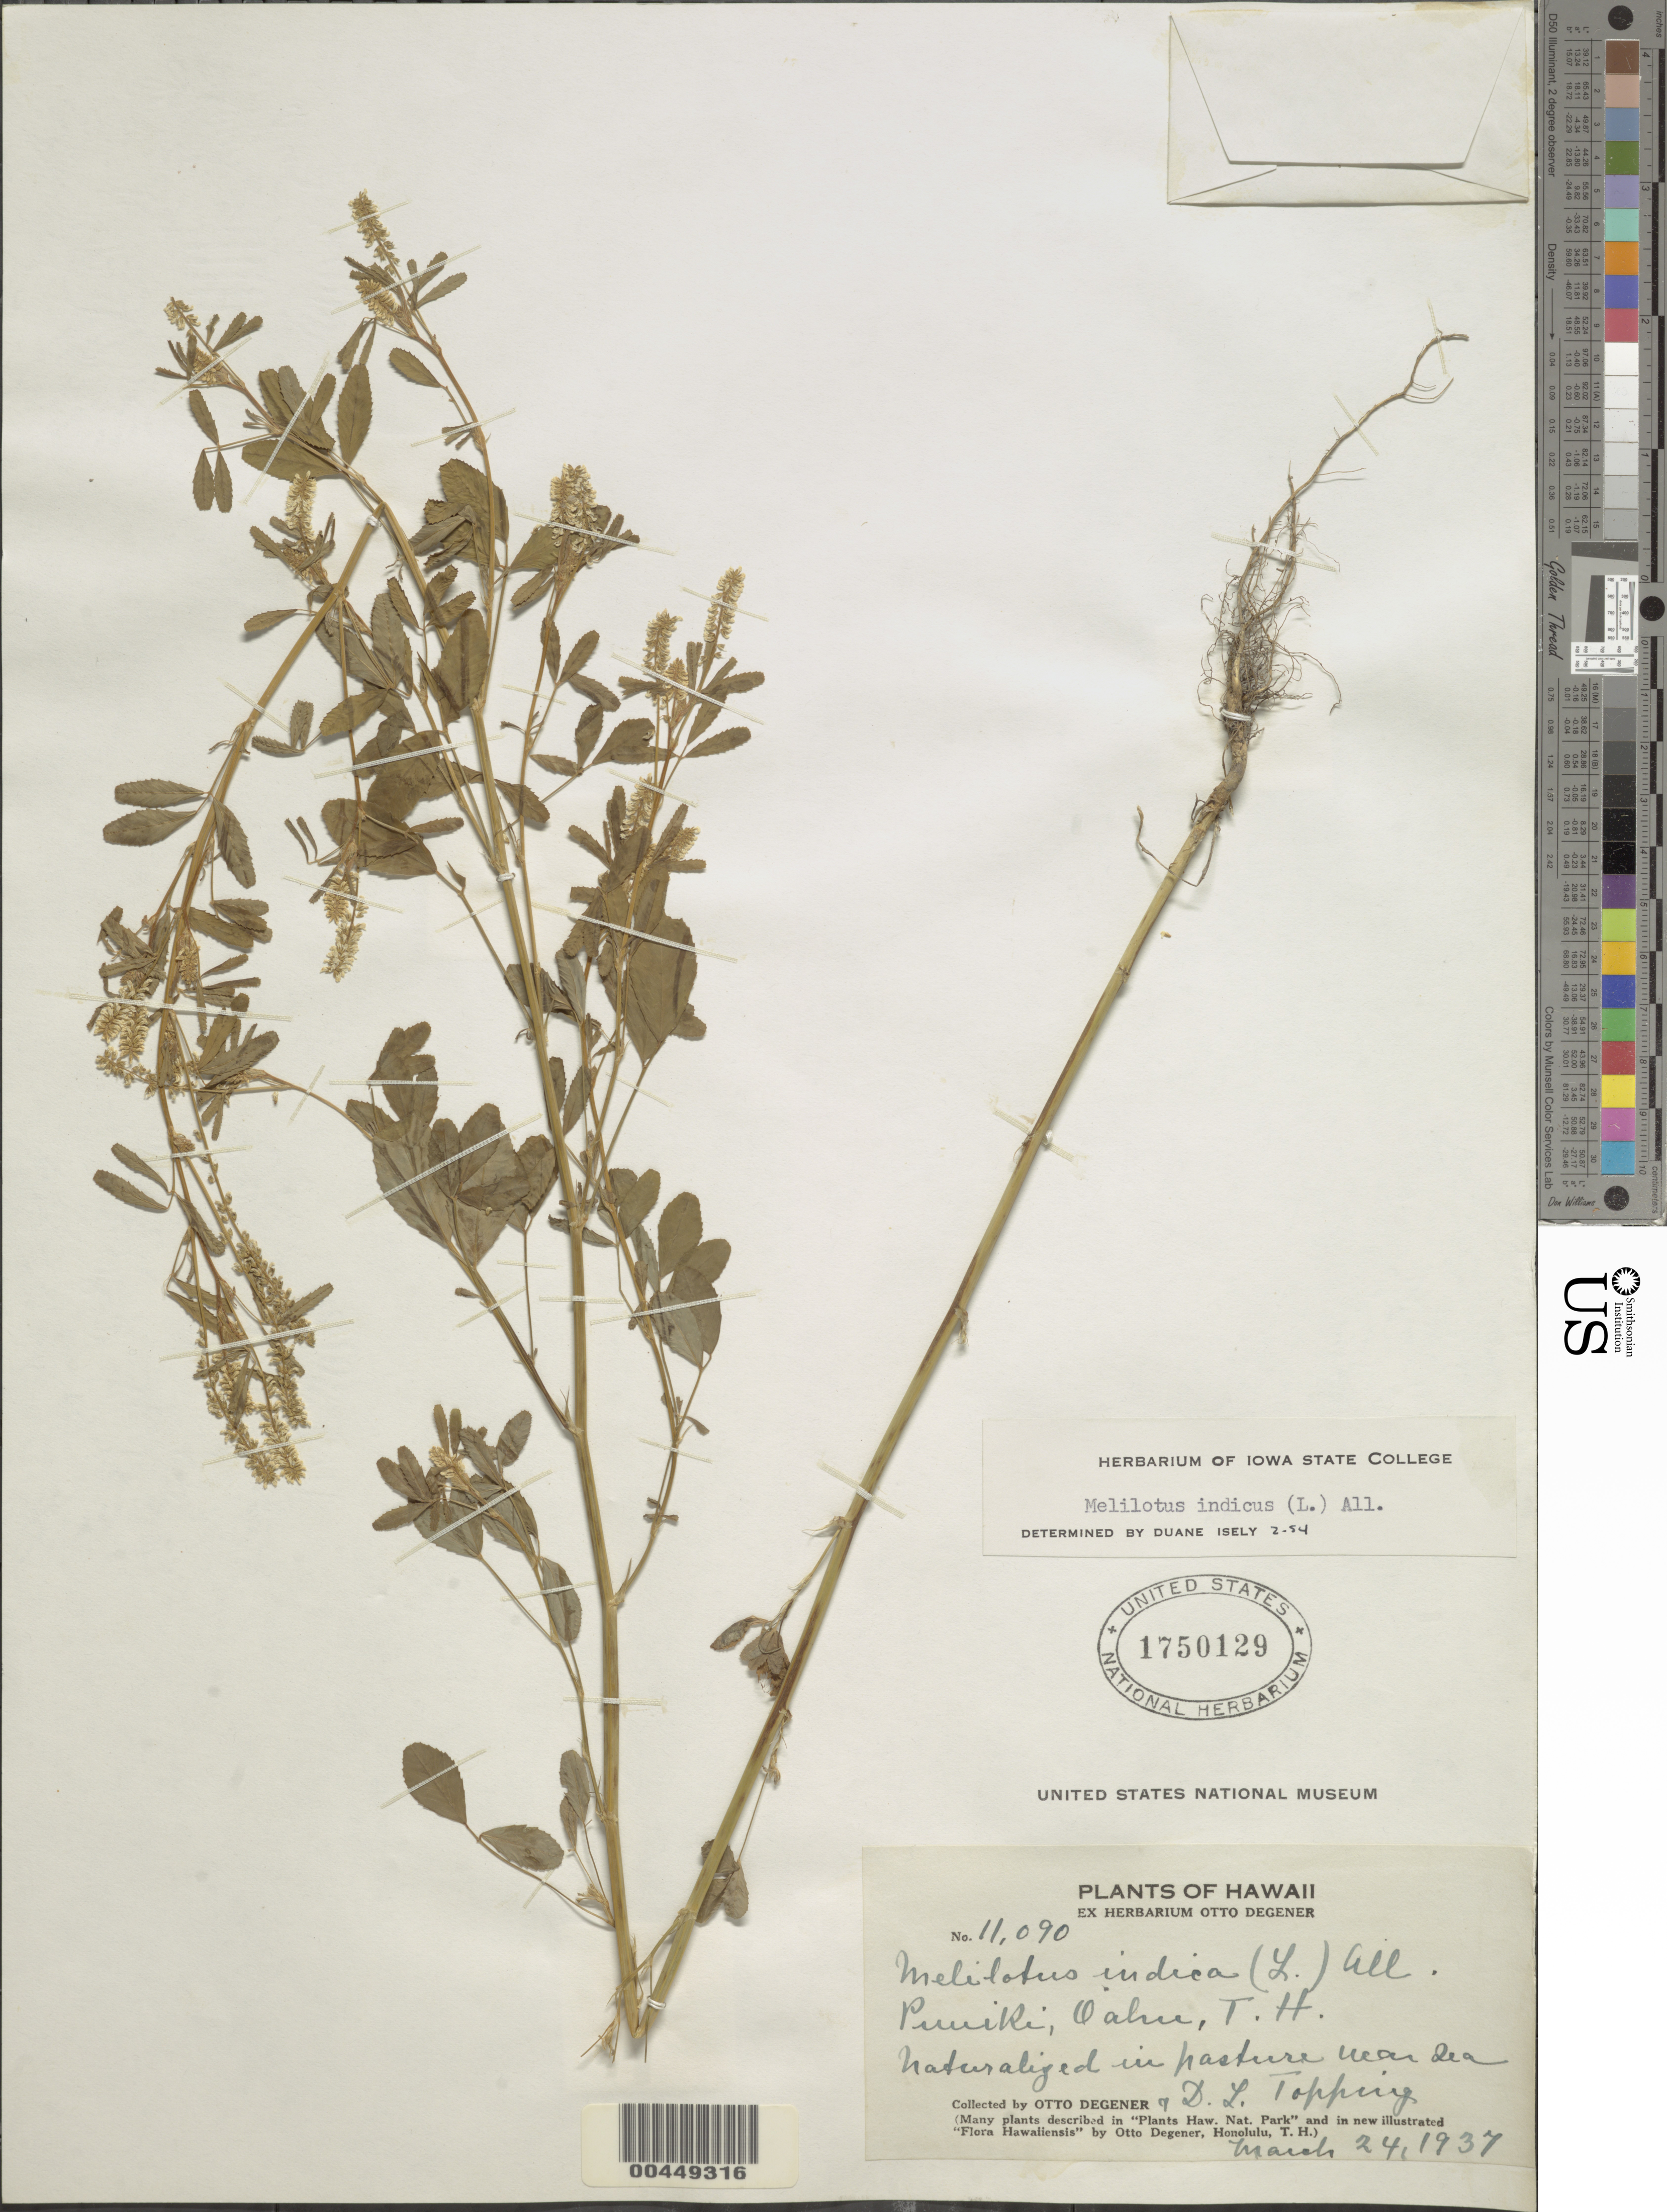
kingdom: Plantae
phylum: Tracheophyta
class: Magnoliopsida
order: Fabales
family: Fabaceae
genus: Melilotus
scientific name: Melilotus indicus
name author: (L.) All.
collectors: O. Degener & D. L. Topping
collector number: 11090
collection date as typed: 24 Mar 1937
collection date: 1937-03-24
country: United States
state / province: Hawaii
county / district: Honolulu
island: Oahu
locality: Puuiki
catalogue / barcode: US 1750129